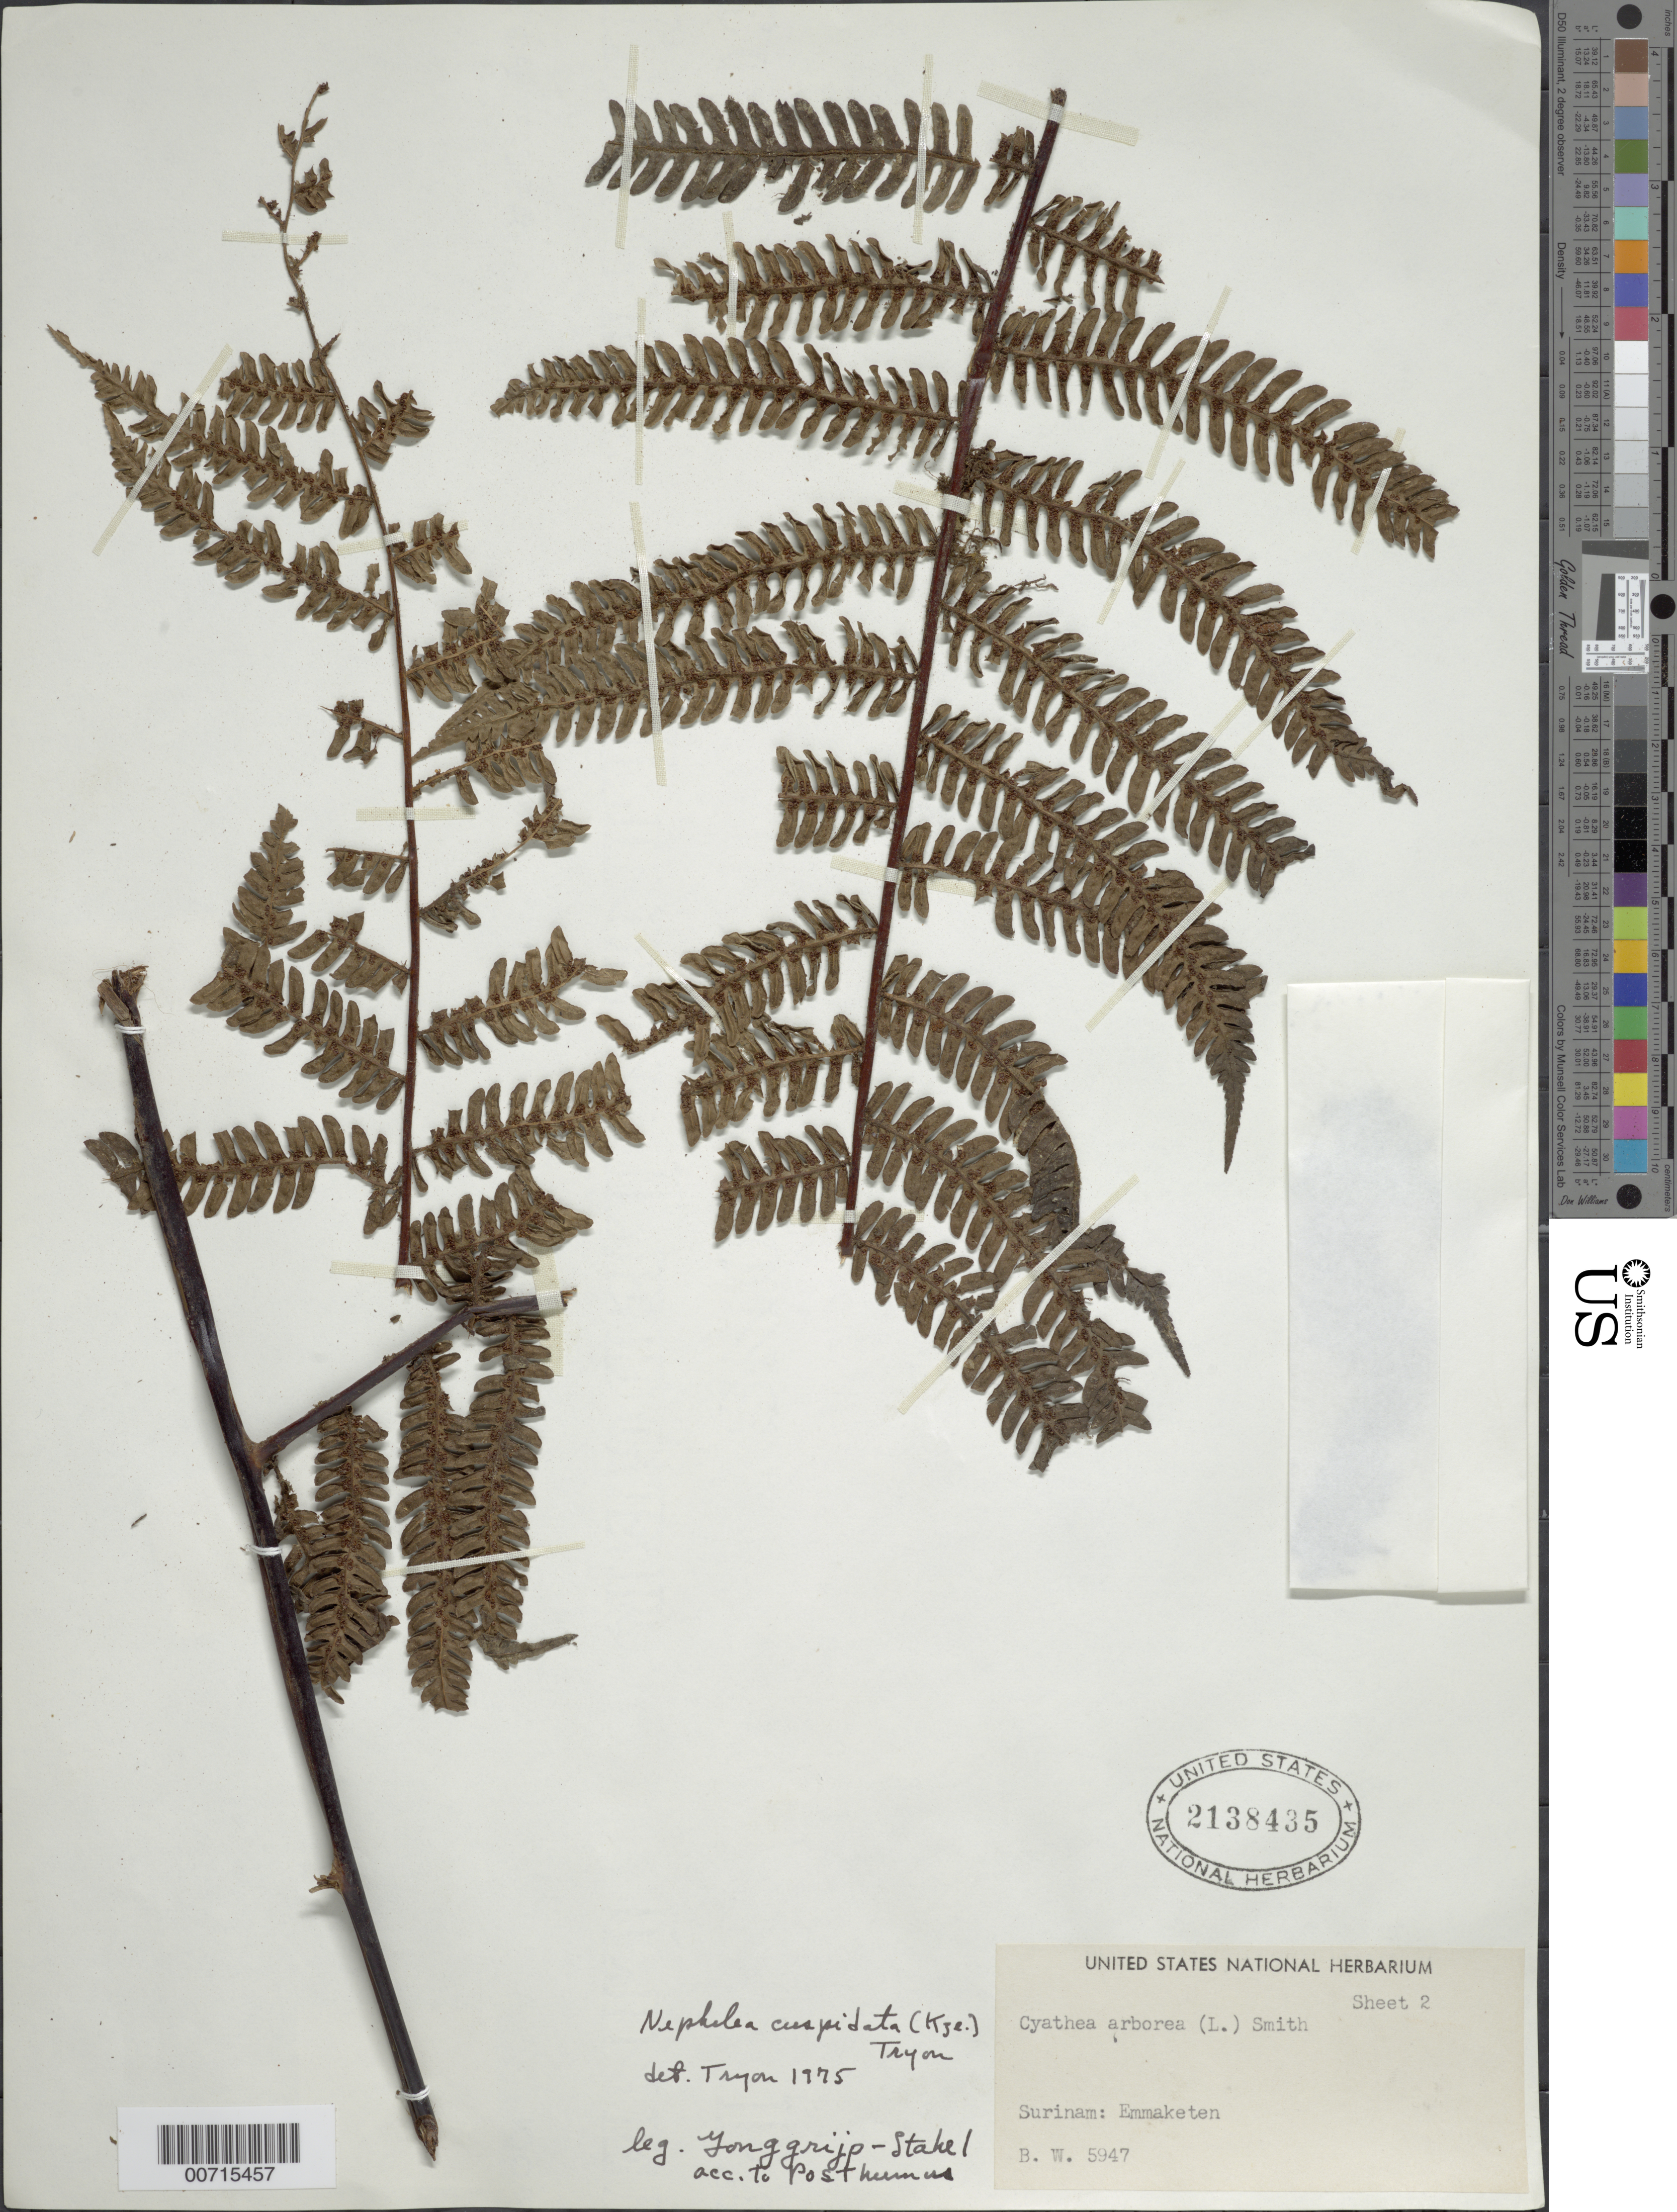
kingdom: Plantae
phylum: Tracheophyta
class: Polypodiopsida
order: Cyatheales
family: Cyatheaceae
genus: Alsophila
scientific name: Alsophila cuspidata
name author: (Kunze) D.S. Conant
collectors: B.W.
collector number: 5947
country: Suriname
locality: Emmaketen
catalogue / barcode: US 2138435